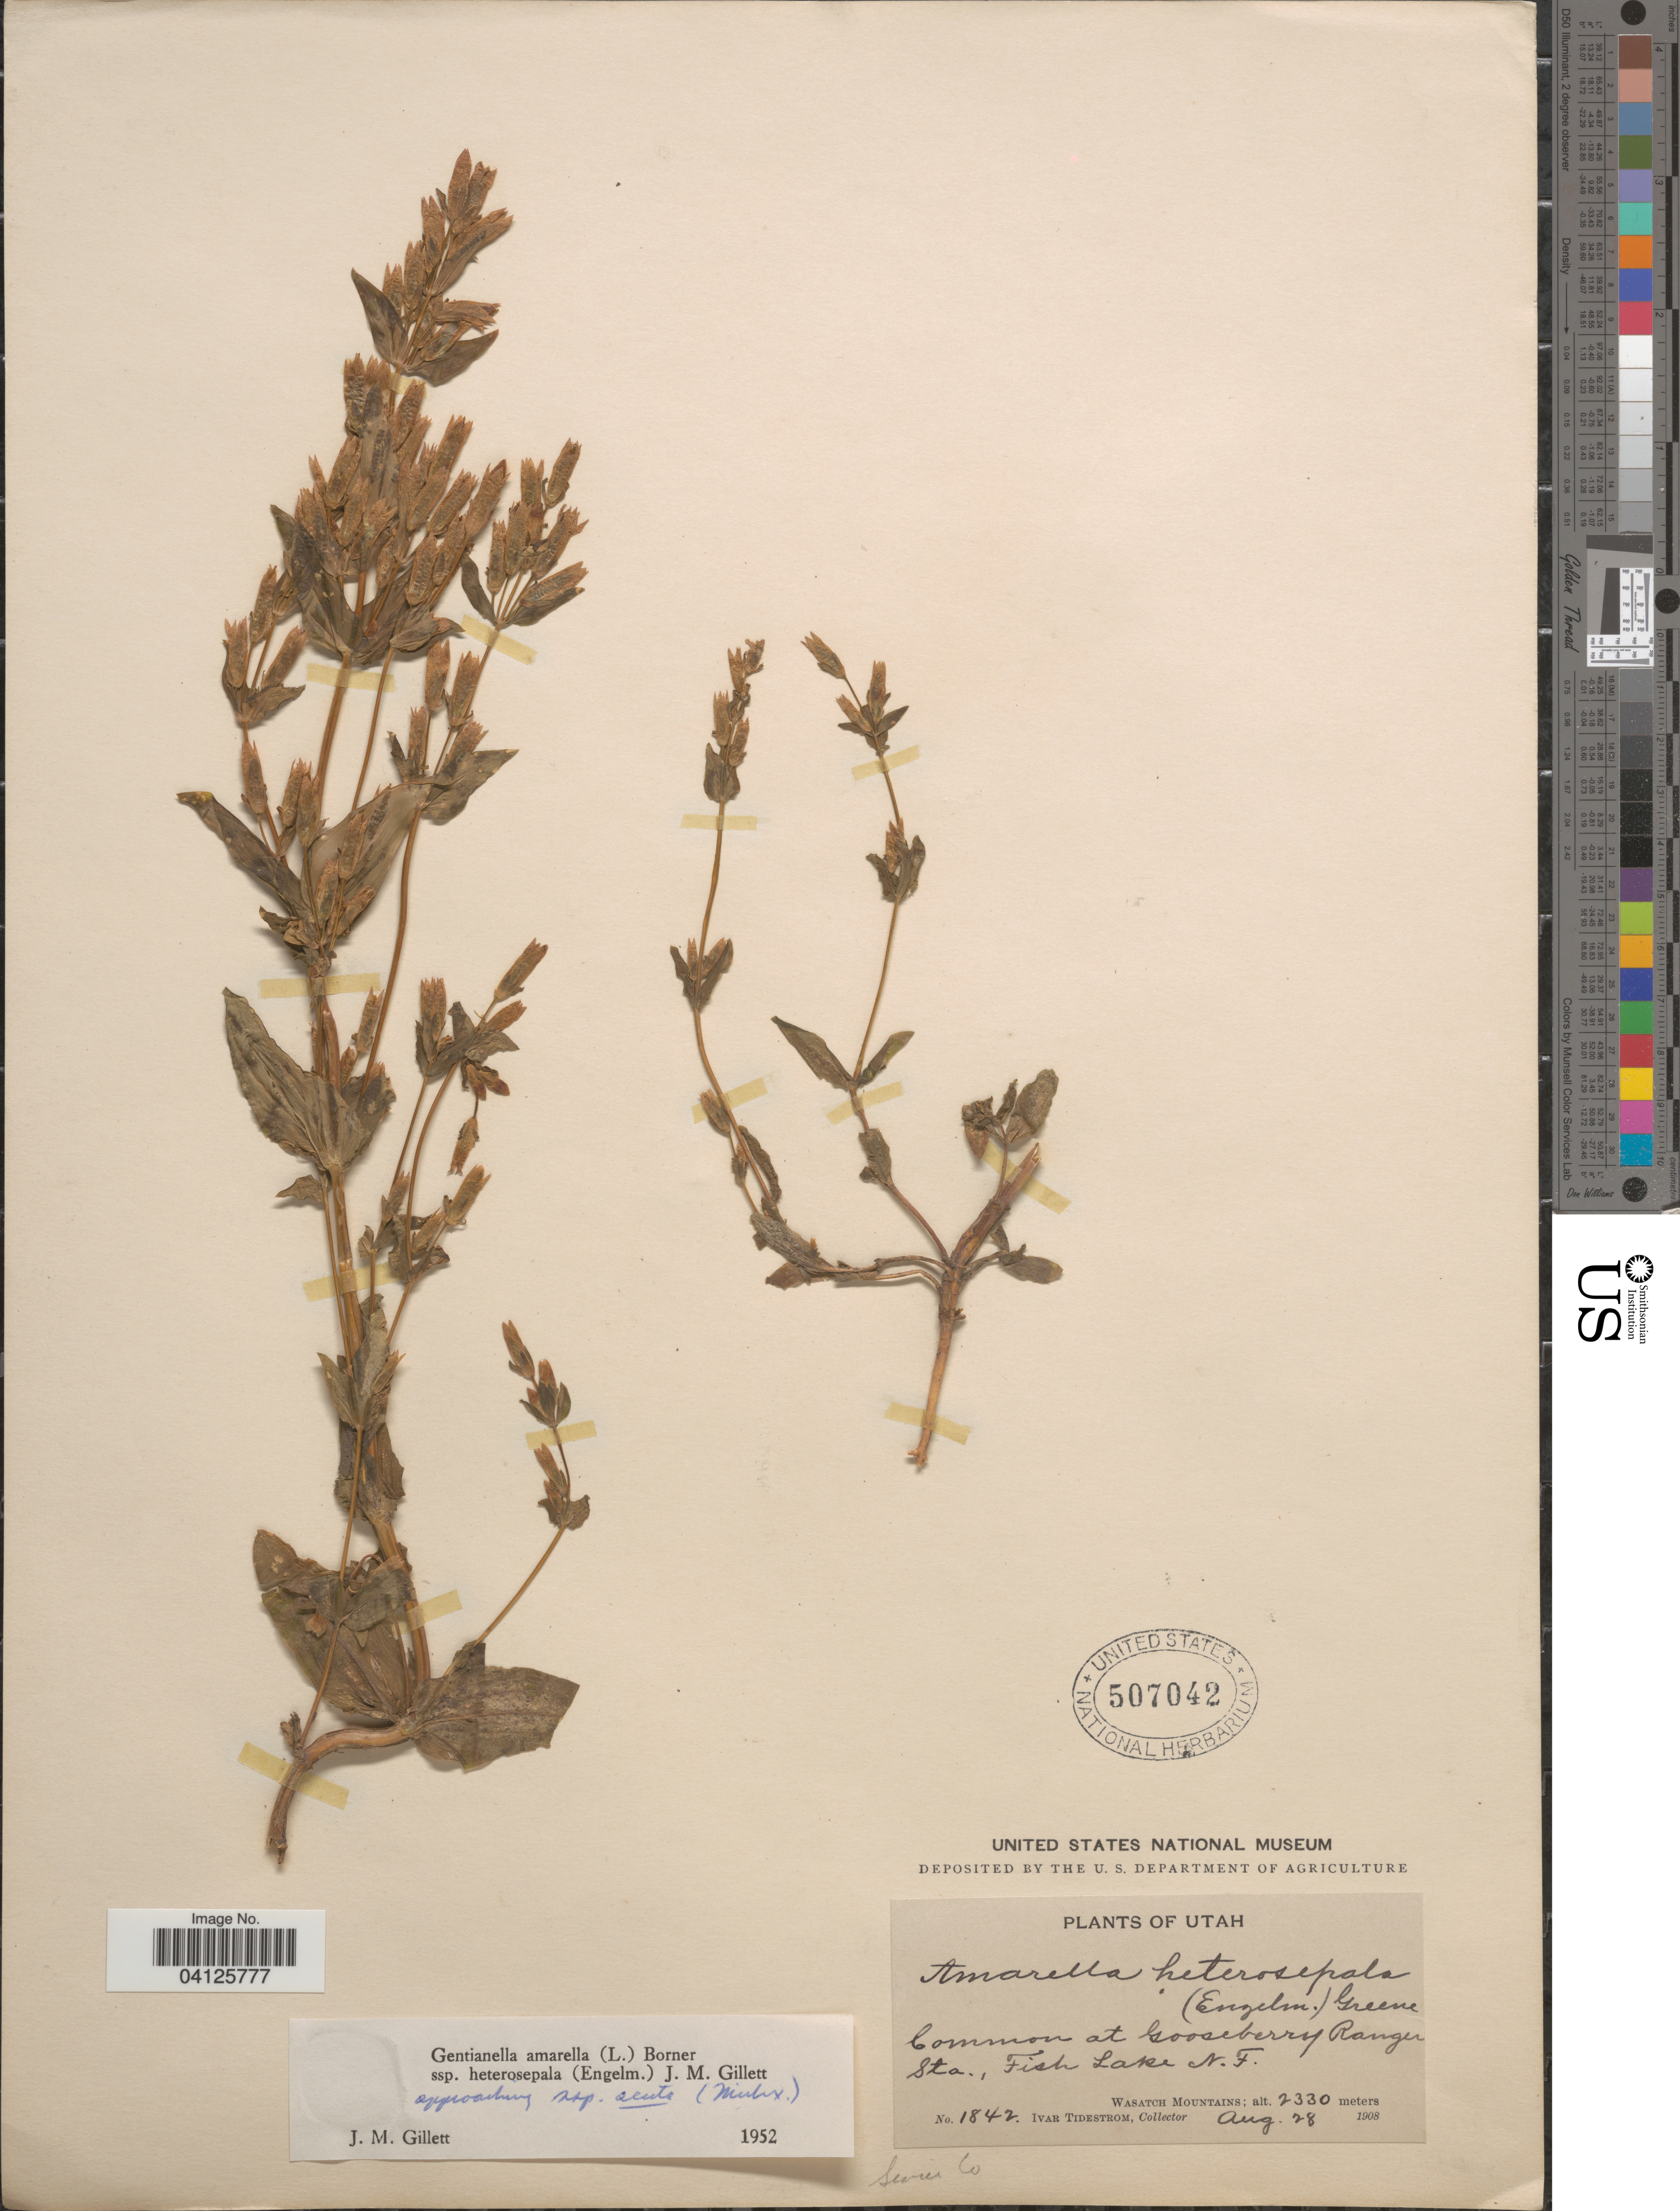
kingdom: Plantae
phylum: Tracheophyta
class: Magnoliopsida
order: Gentianales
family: Gentianaceae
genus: Gentianella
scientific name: Gentianella amarella subsp. heterosepala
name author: (Engelm.) J.M. Gillet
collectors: I. F. Tidestrom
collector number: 1842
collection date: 1908-08-28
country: United States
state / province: Utah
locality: Common at Gooseberry Ranger Sta., Fish Lake N.F. Wasatch Mountains.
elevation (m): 2330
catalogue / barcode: US 507042